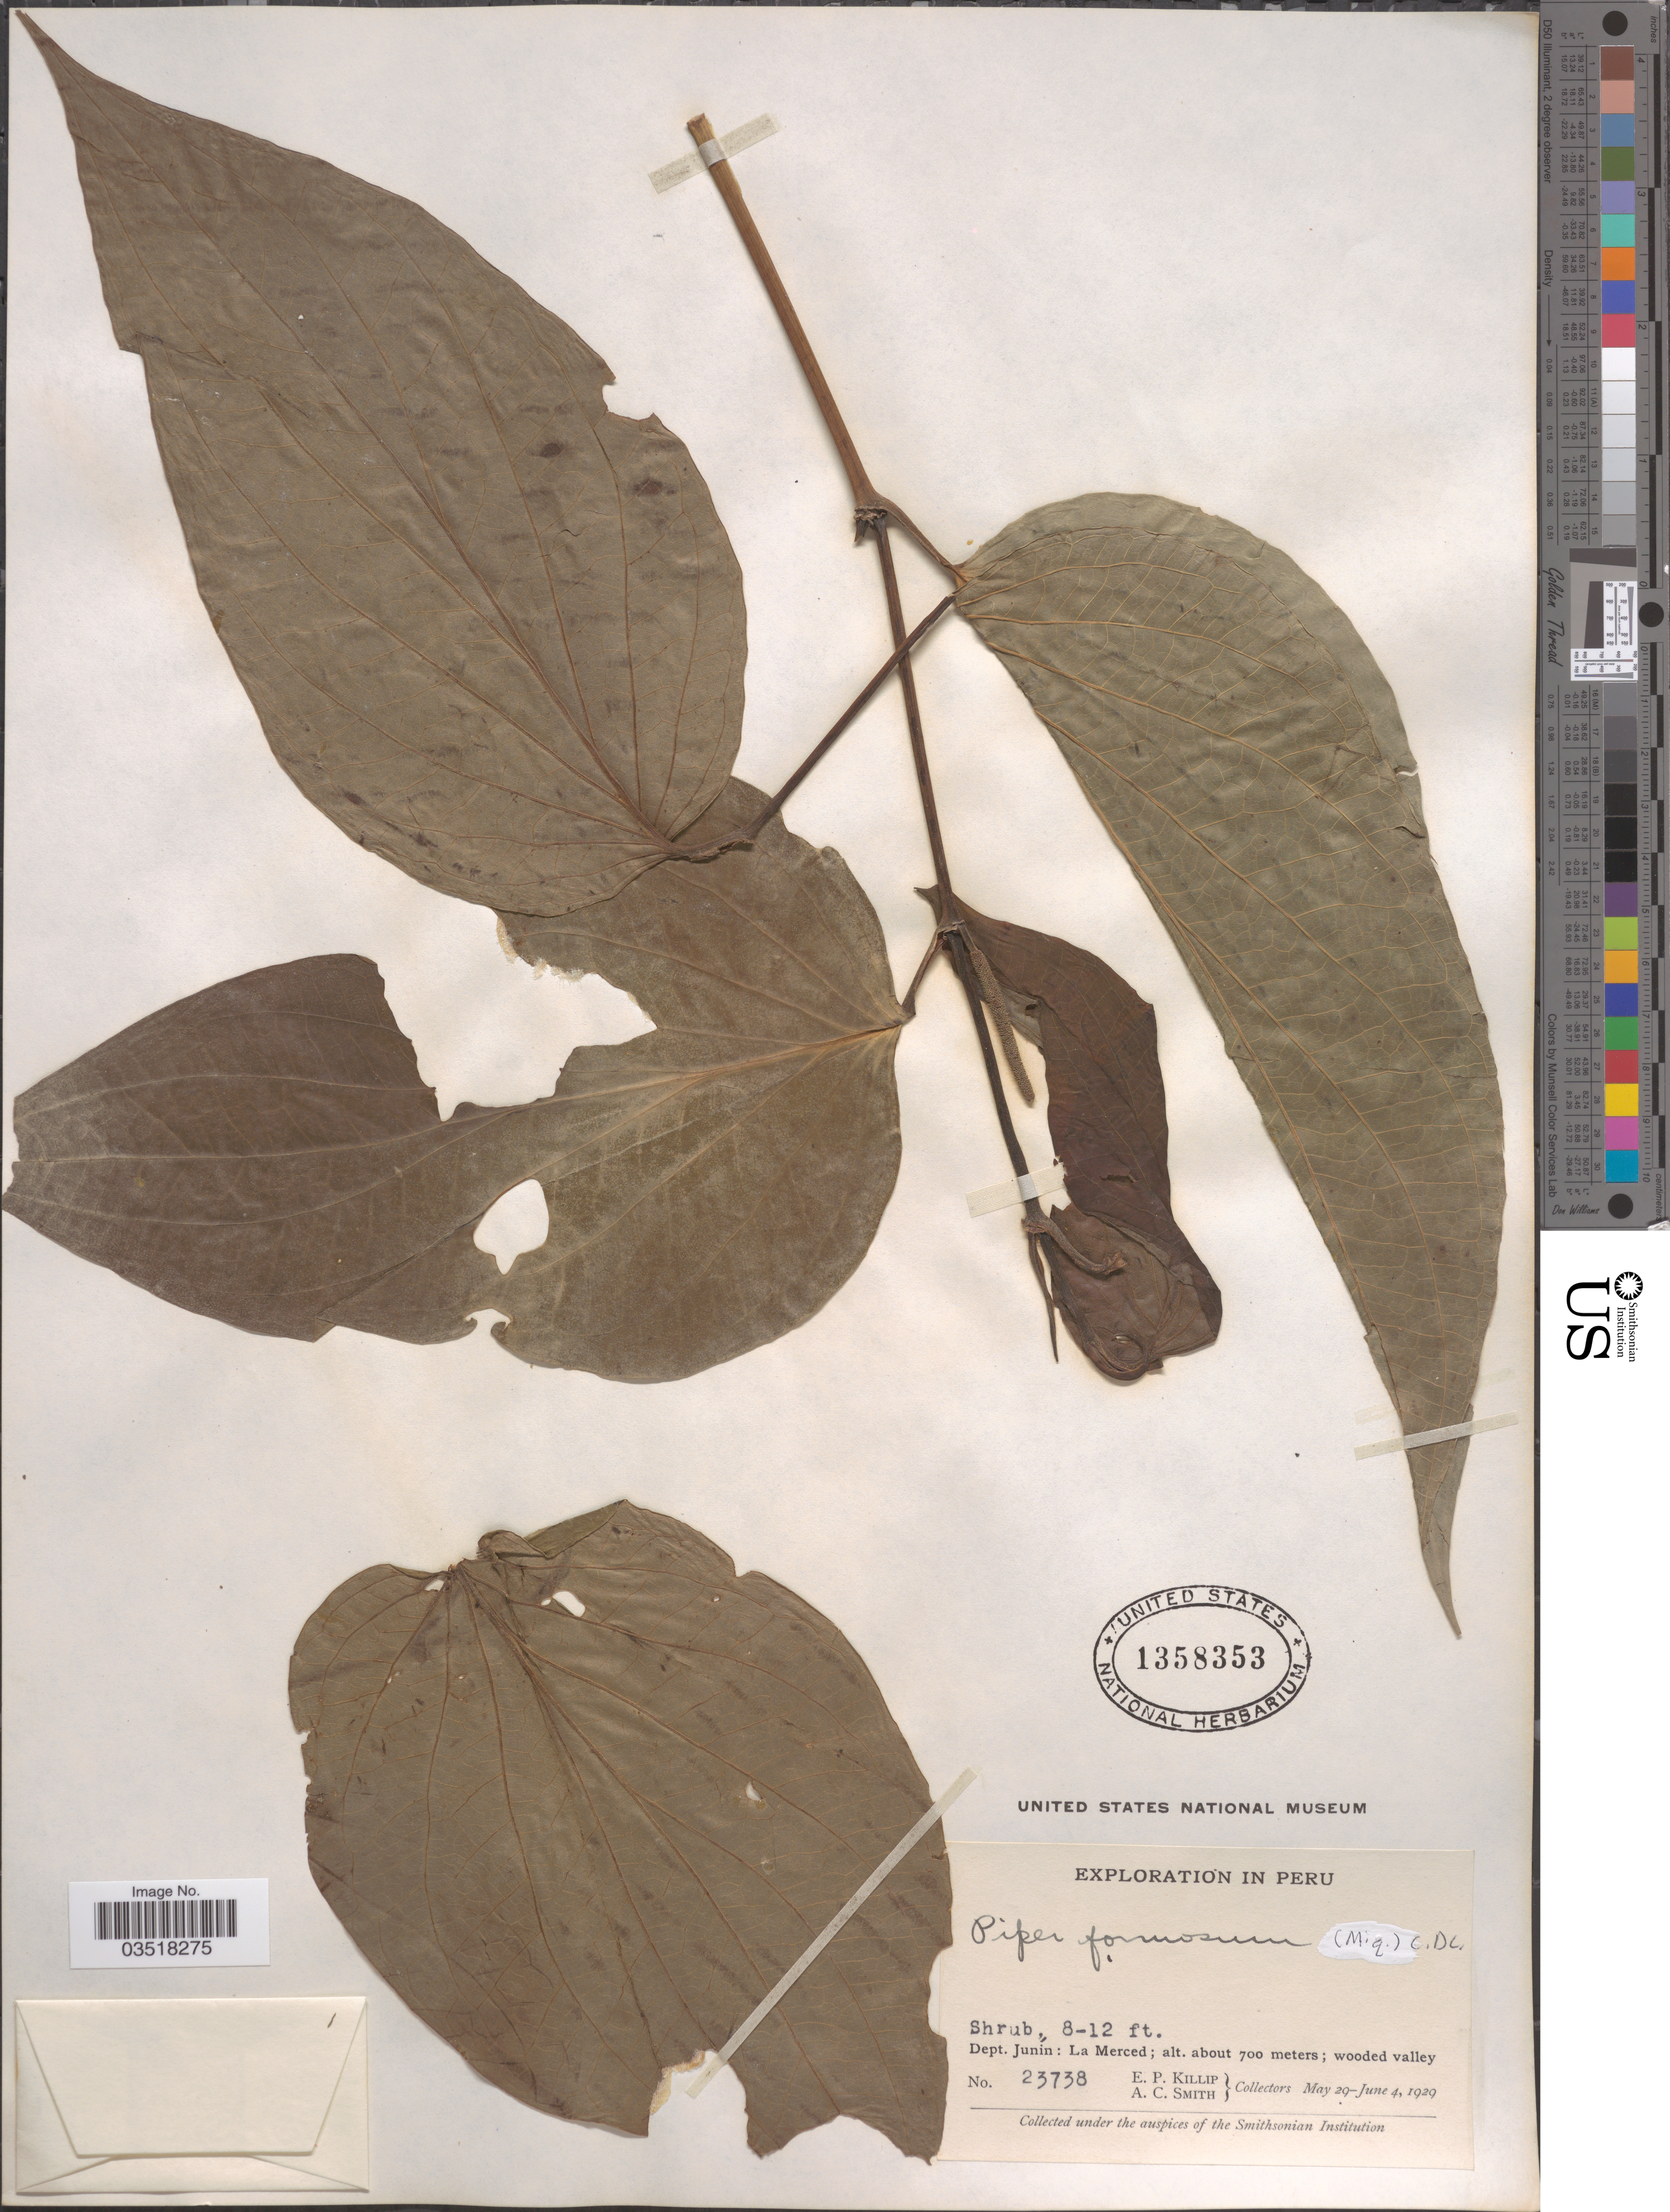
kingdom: Plantae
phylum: Tracheophyta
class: Magnoliopsida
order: Piperales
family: Piperaceae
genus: Piper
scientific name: Piper formosum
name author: C. DC.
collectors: E. P. Killip & A. C. Smith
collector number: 23738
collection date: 1929-05-29/1929-06-04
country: Peru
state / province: Junín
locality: Dept. Junín: La Merced.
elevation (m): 700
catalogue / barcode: US 1358353